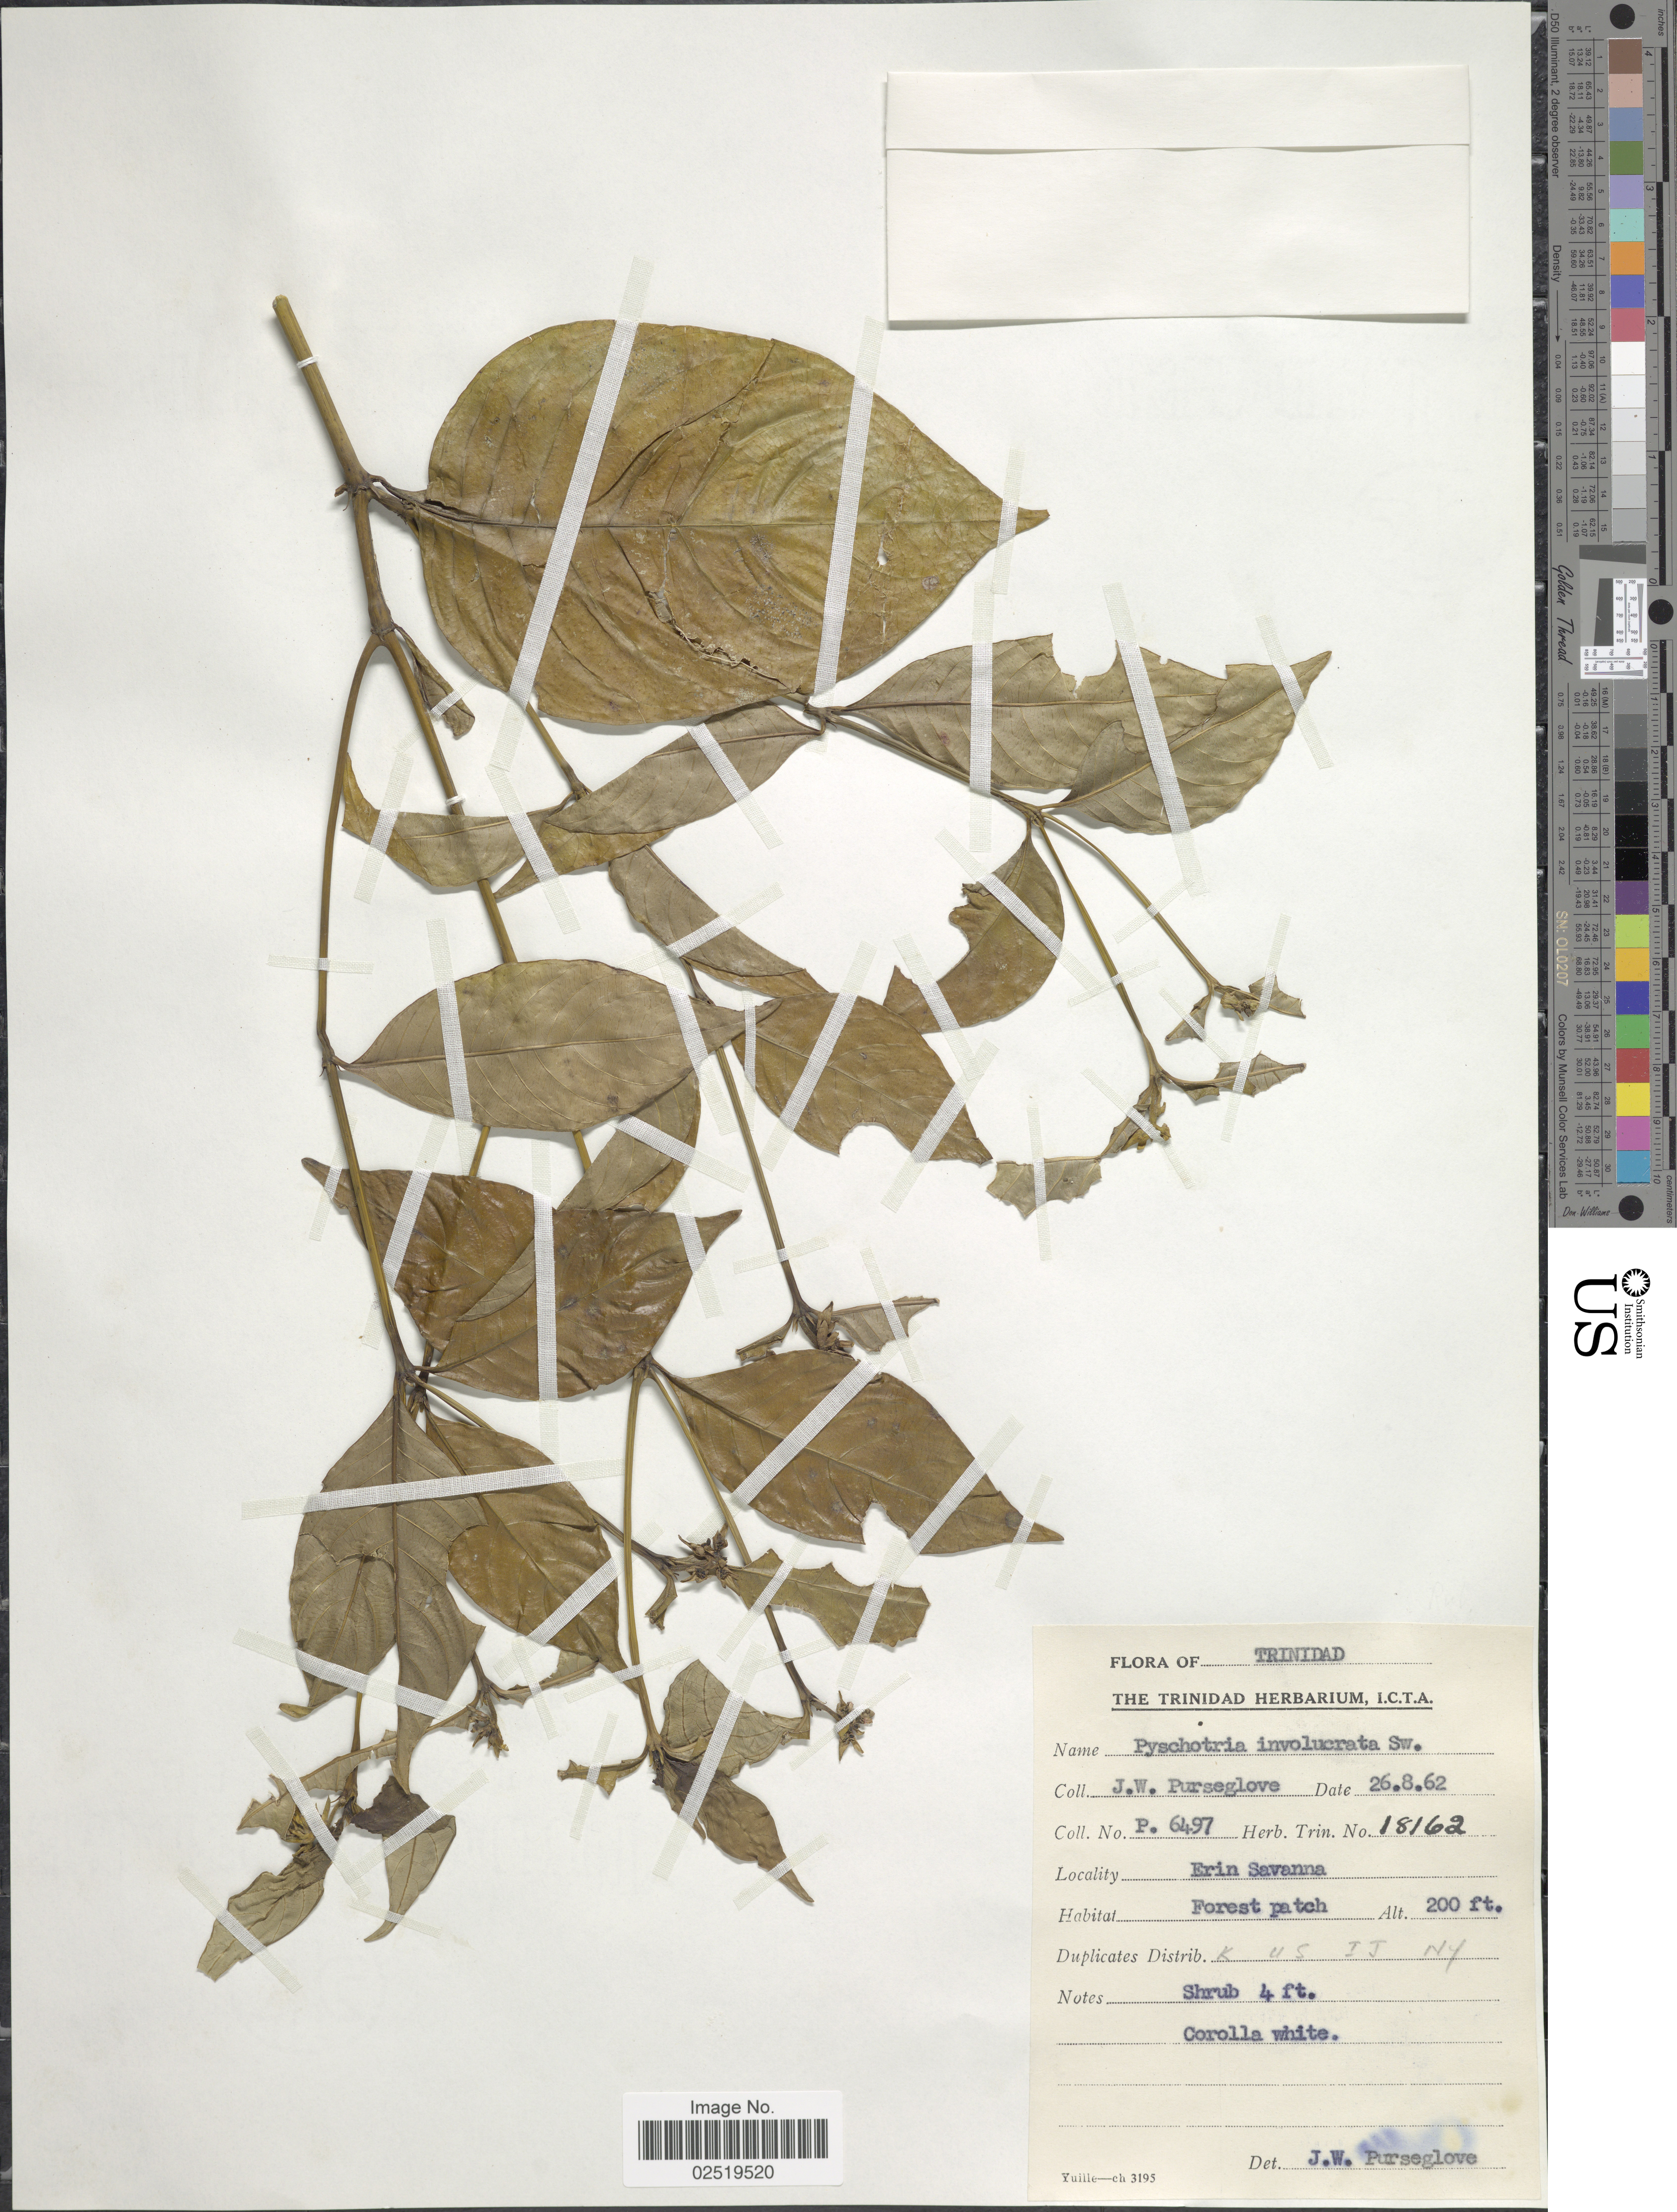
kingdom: Plantae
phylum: Tracheophyta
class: Magnoliopsida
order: Gentianales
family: Rubiaceae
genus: Psychotria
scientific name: Psychotria involucrata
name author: Sw.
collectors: J. Purseglove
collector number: P.6497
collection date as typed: Transcribed d/m/y: 26/8/62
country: Trinidad and Tobago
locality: Trinidad, Erin Savanna.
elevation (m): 61